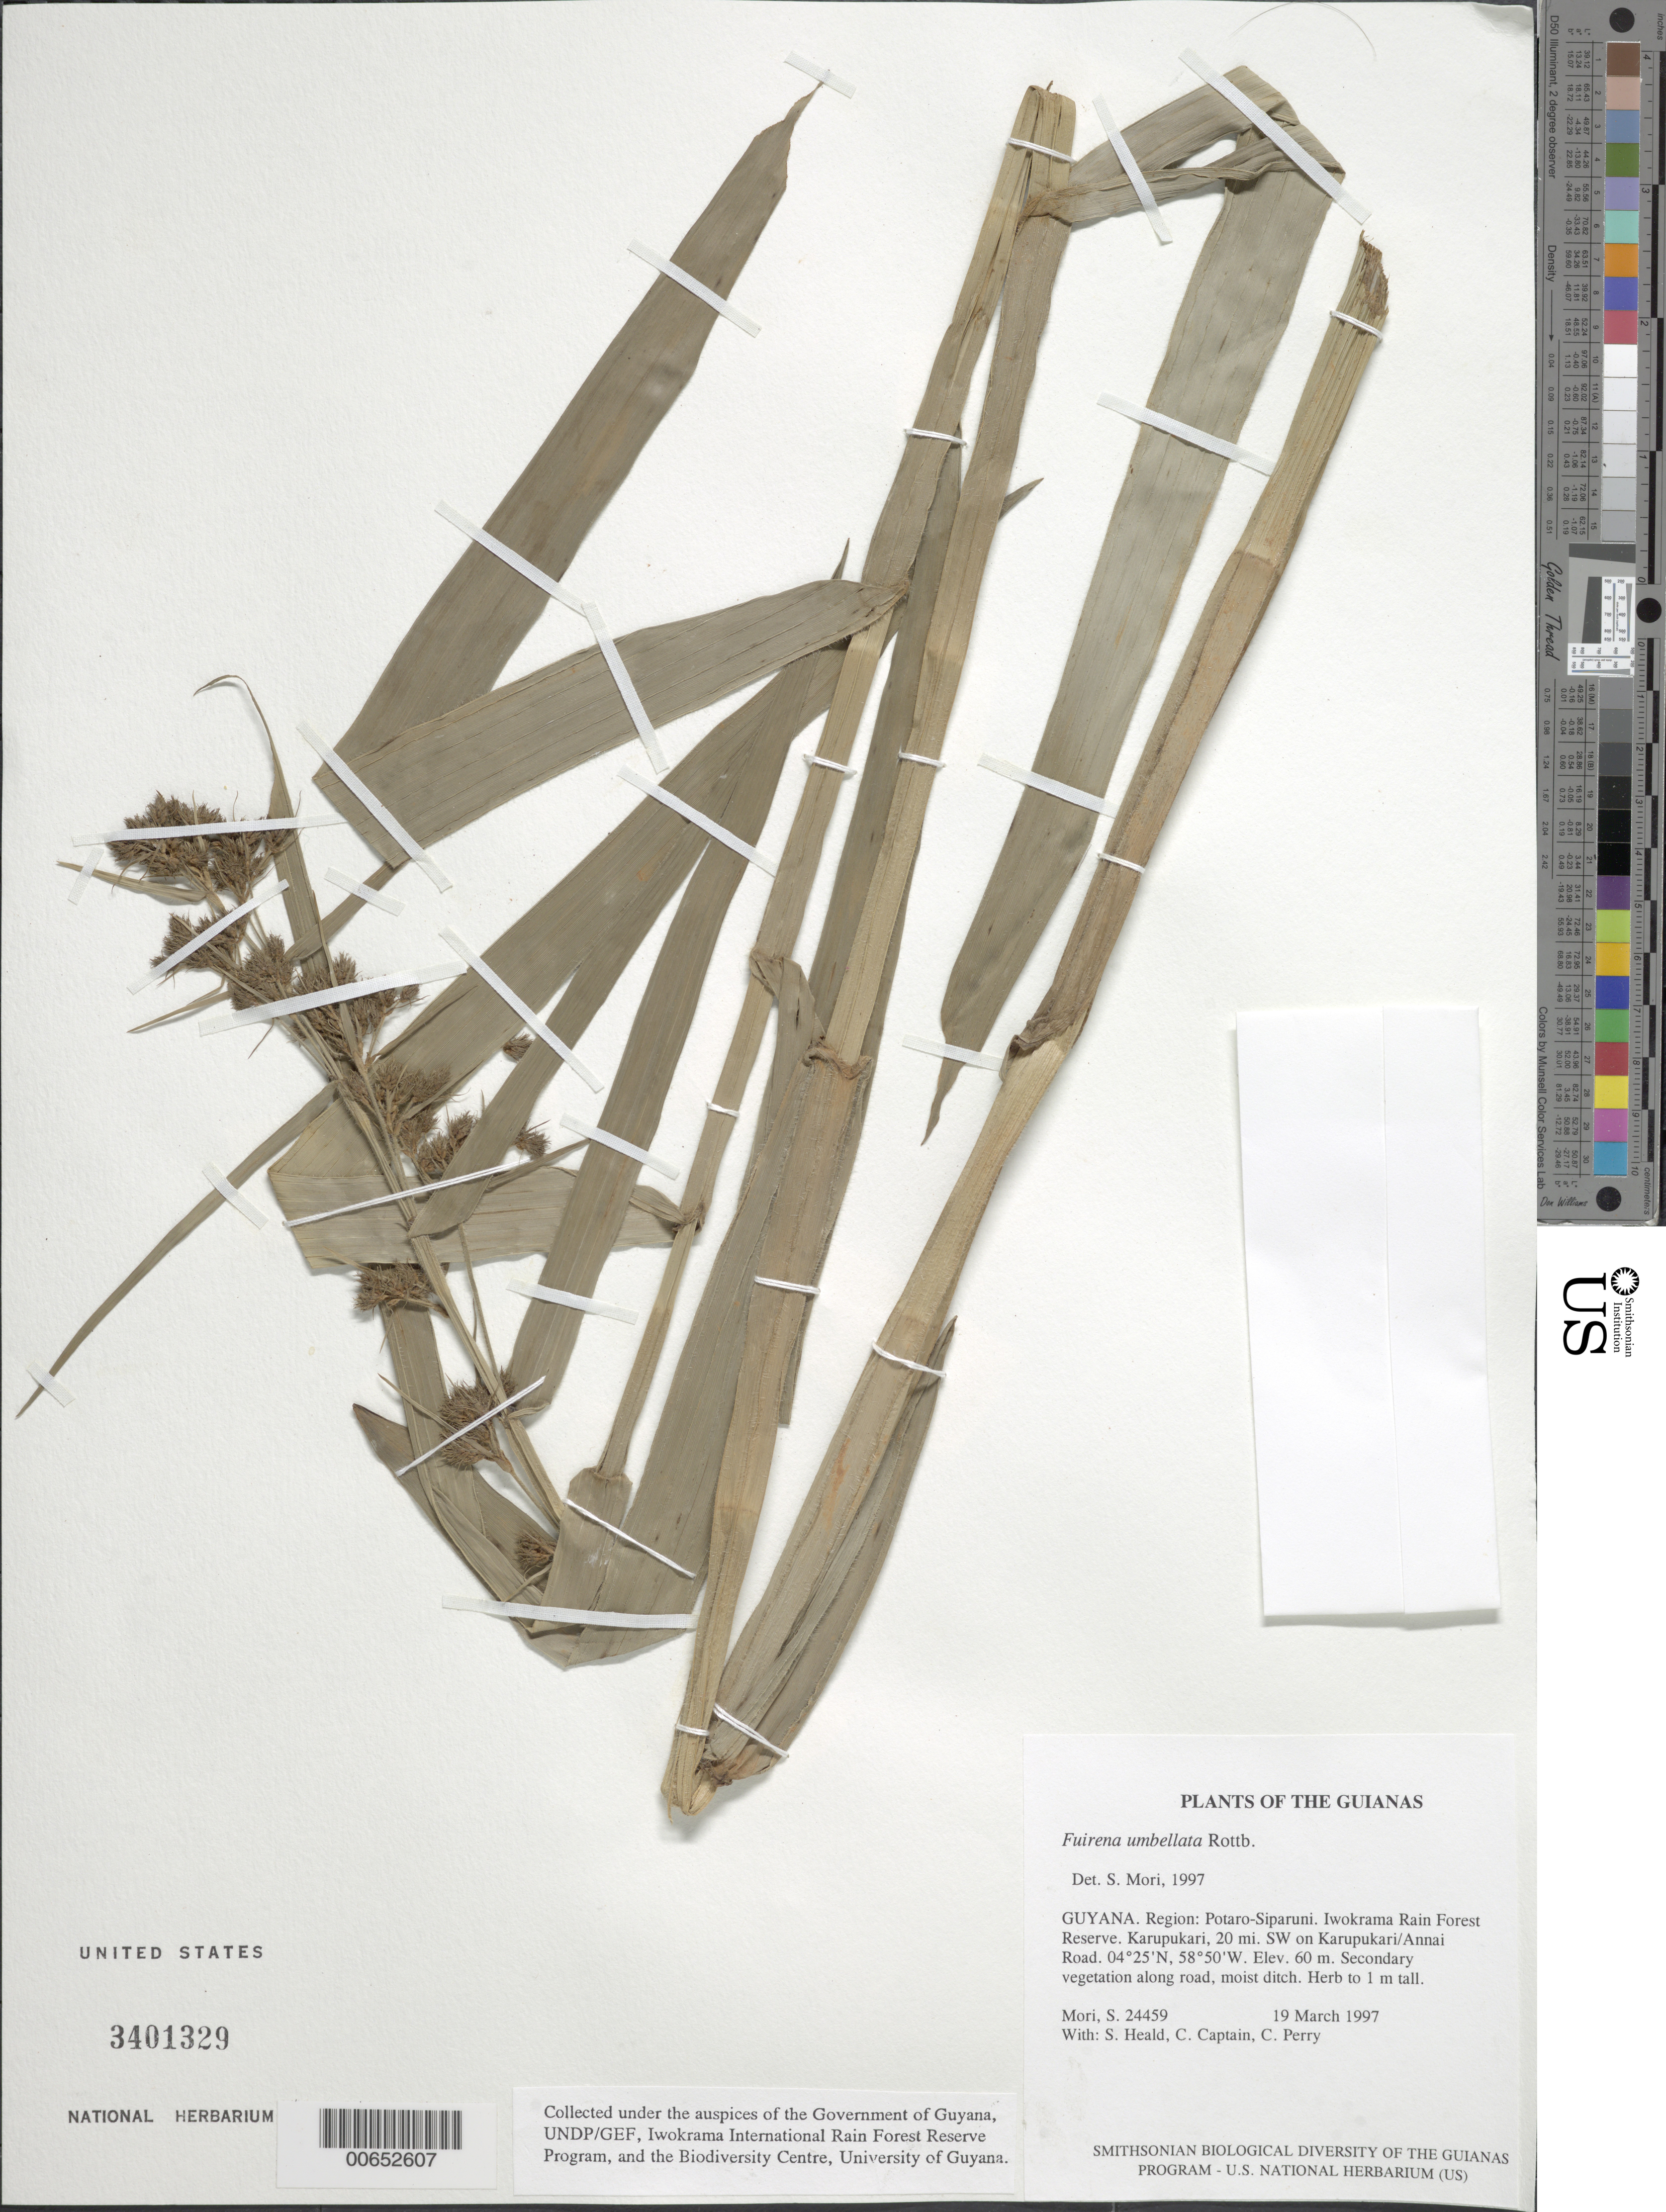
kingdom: Plantae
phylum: Tracheophyta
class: Liliopsida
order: Poales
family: Cyperaceae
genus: Fuirena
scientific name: Fuirena umbellata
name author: Rottb.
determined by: Mori, Scott A.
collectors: S. Mori, S. Heald, C. Captain & C. Perry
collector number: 24459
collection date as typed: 19 March 1997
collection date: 1997-03-19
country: Guyana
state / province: Potaro-Siparuni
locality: Iwokrama Rain Forest Reserve. Karupukari, 20 mi. SW on Karupukari/Annai Road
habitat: Secondary vegetation along road, moist ditch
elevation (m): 60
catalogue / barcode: US 3401329